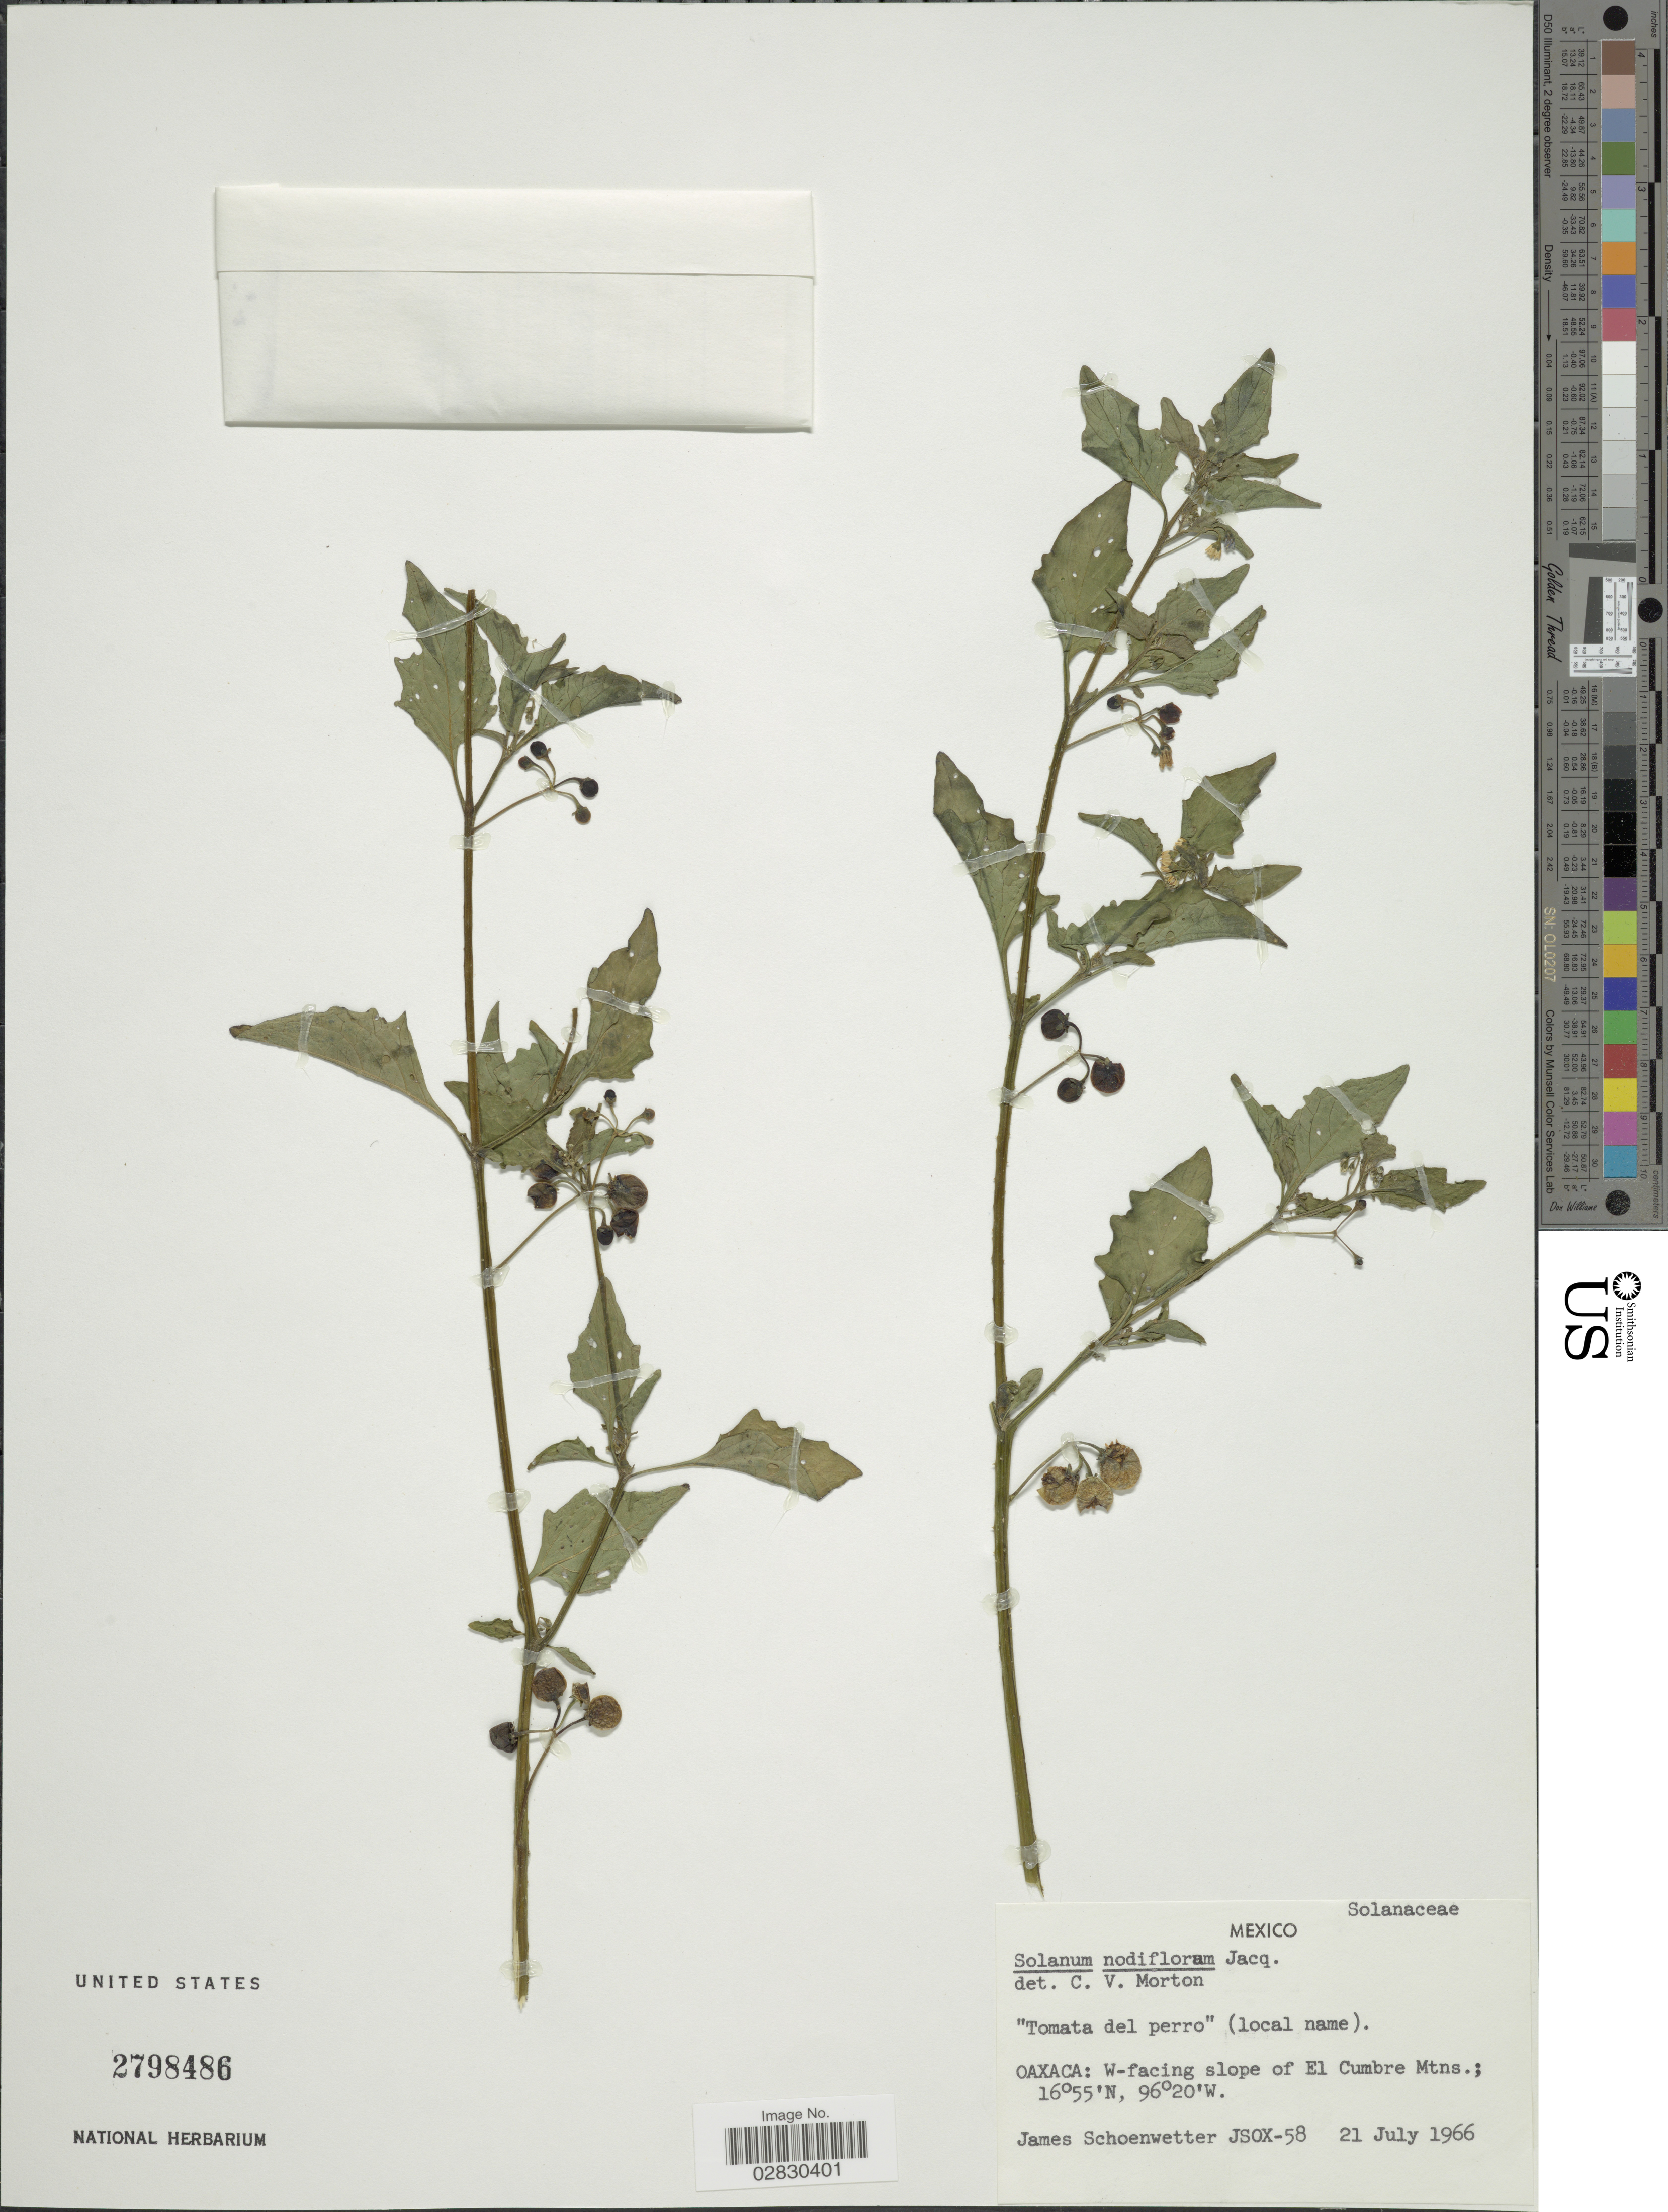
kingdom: Plantae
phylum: Tracheophyta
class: Magnoliopsida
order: Solanales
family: Solanaceae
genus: Solanum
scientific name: Solanum americanum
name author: Mill.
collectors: J. Schoenwetter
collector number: JSOX-58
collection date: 1966-07-21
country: Mexico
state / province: Oaxaca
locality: W-facing slope of El Cumbre Mtns.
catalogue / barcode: US 2798486